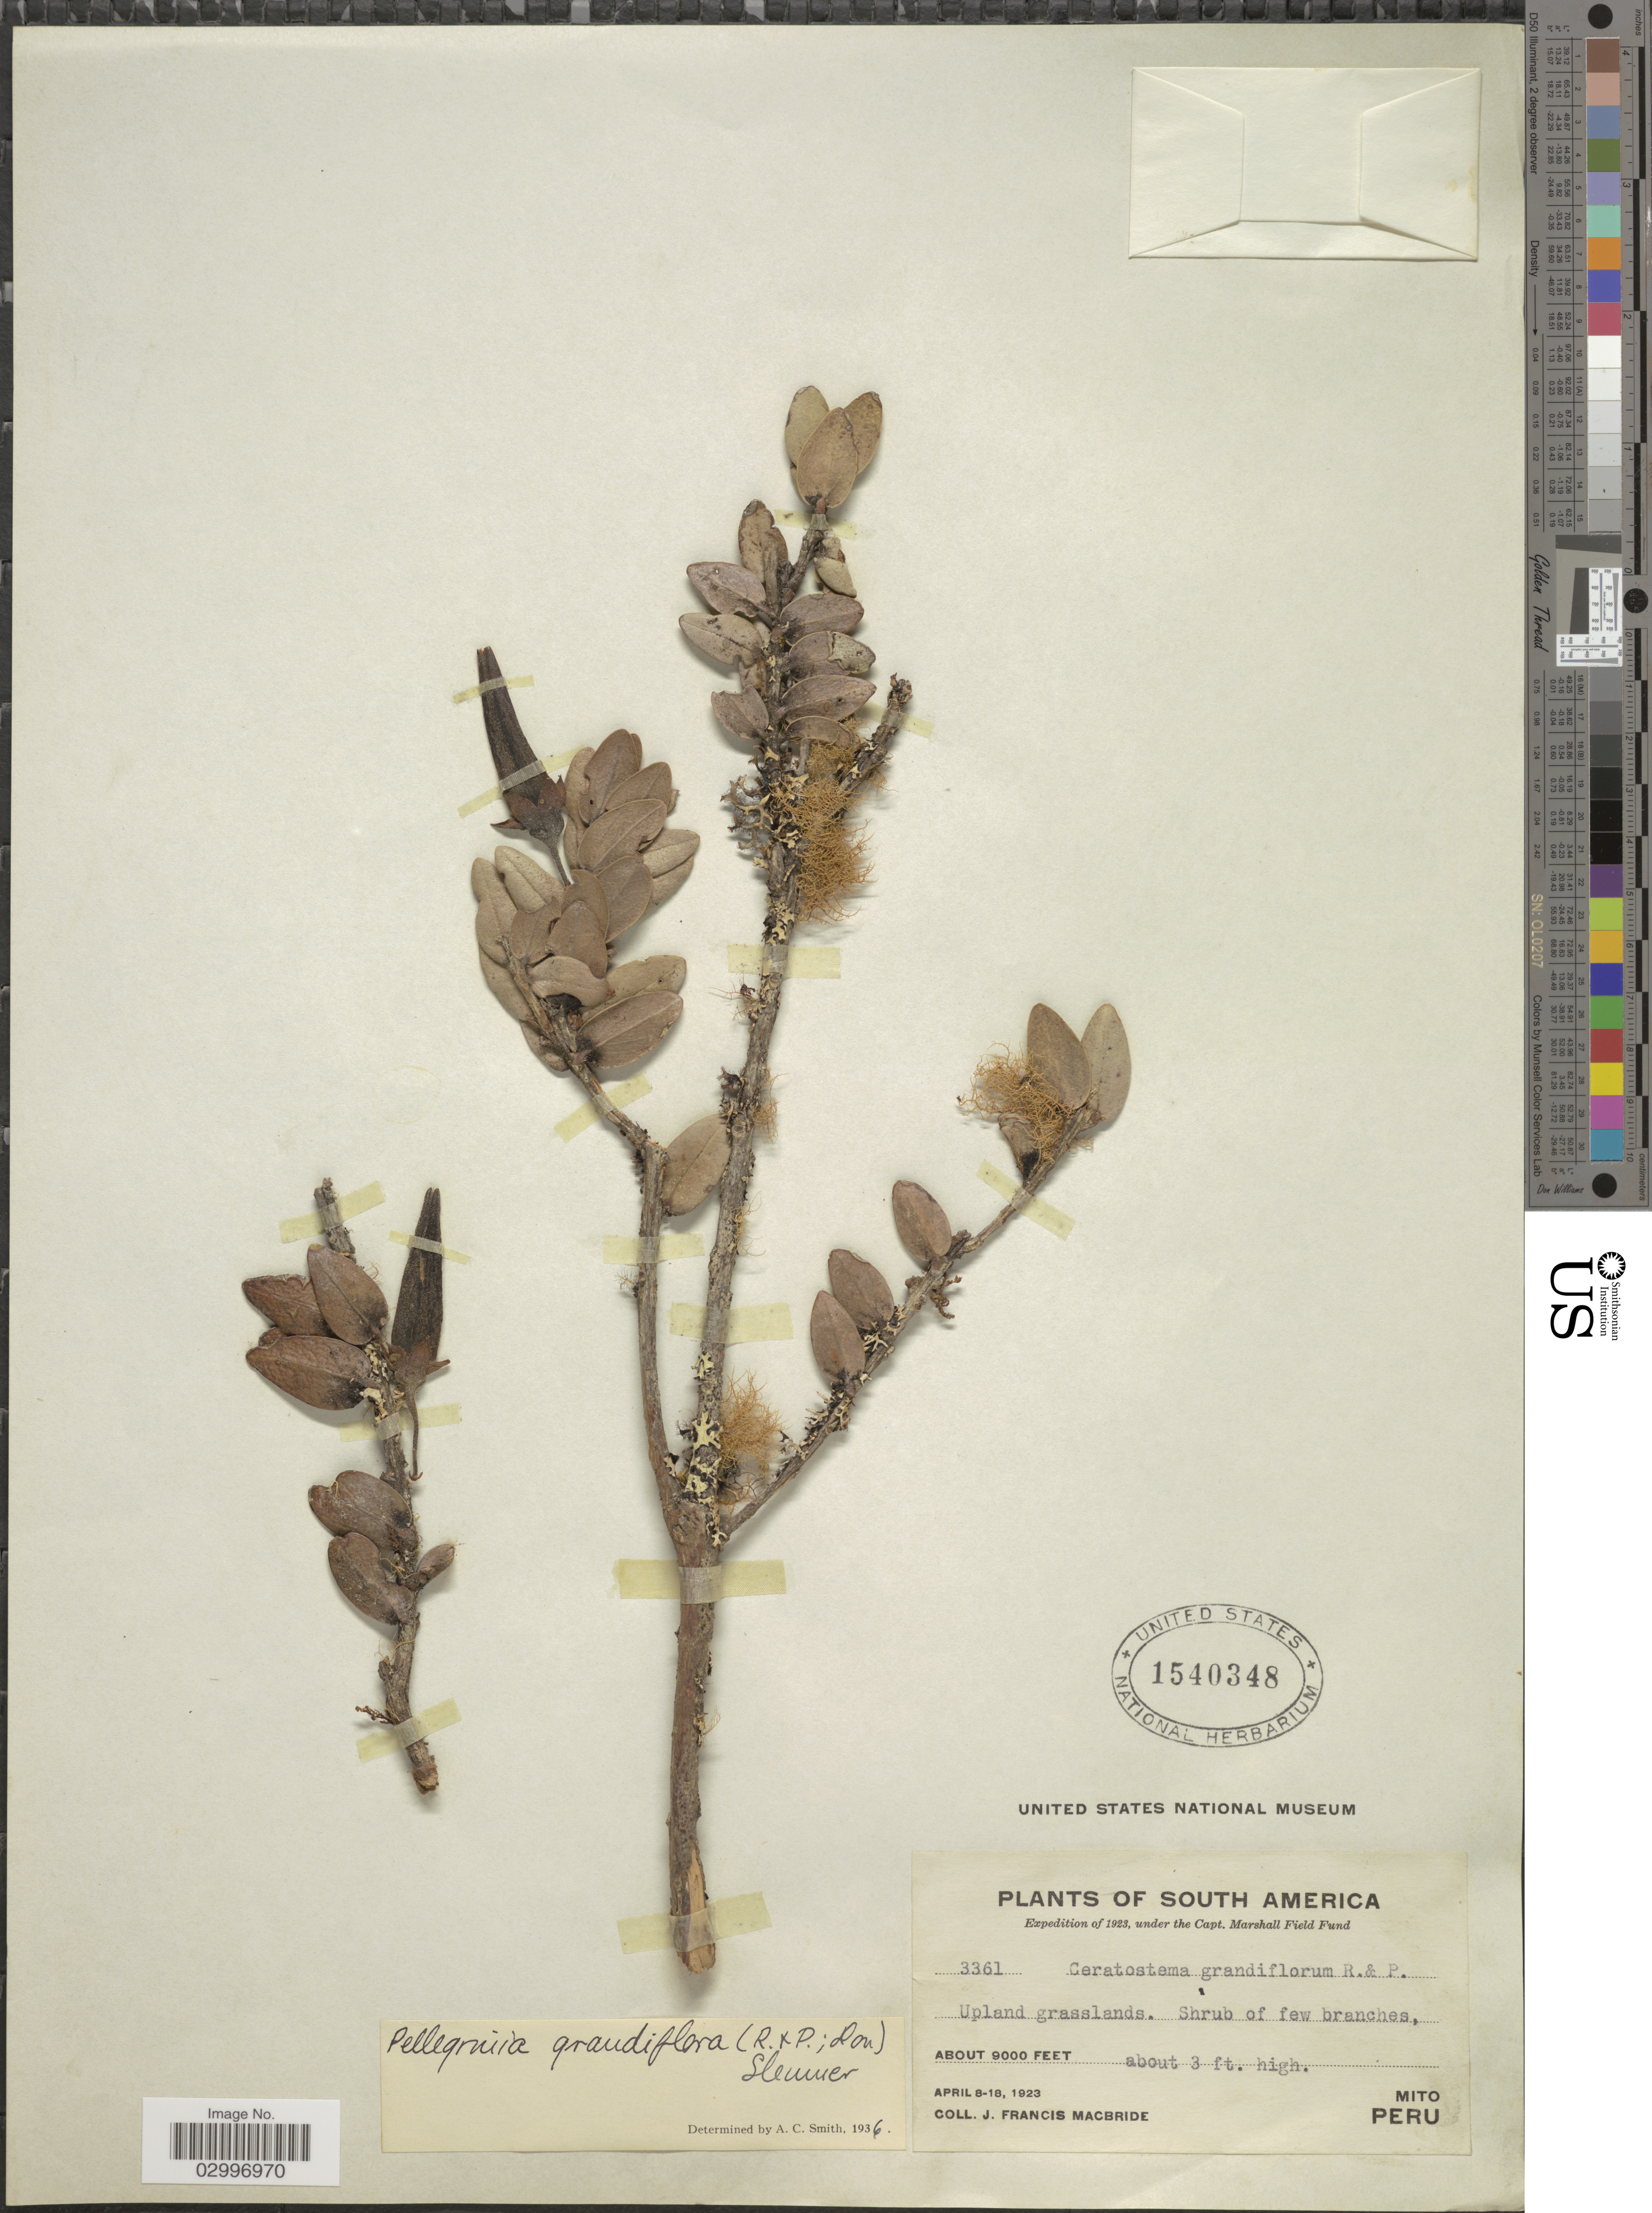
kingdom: Plantae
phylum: Tracheophyta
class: Magnoliopsida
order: Ericales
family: Ericaceae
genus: Pellegrinia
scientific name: Pellegrinia grandiflora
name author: (Ruiz & Pav. ex G. Don) Sleumer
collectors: J. F. Macbride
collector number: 3361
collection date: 1923-04-08/1923-04-18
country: Peru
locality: Upland grasslands. Mito.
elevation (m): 2743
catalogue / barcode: US 1540348